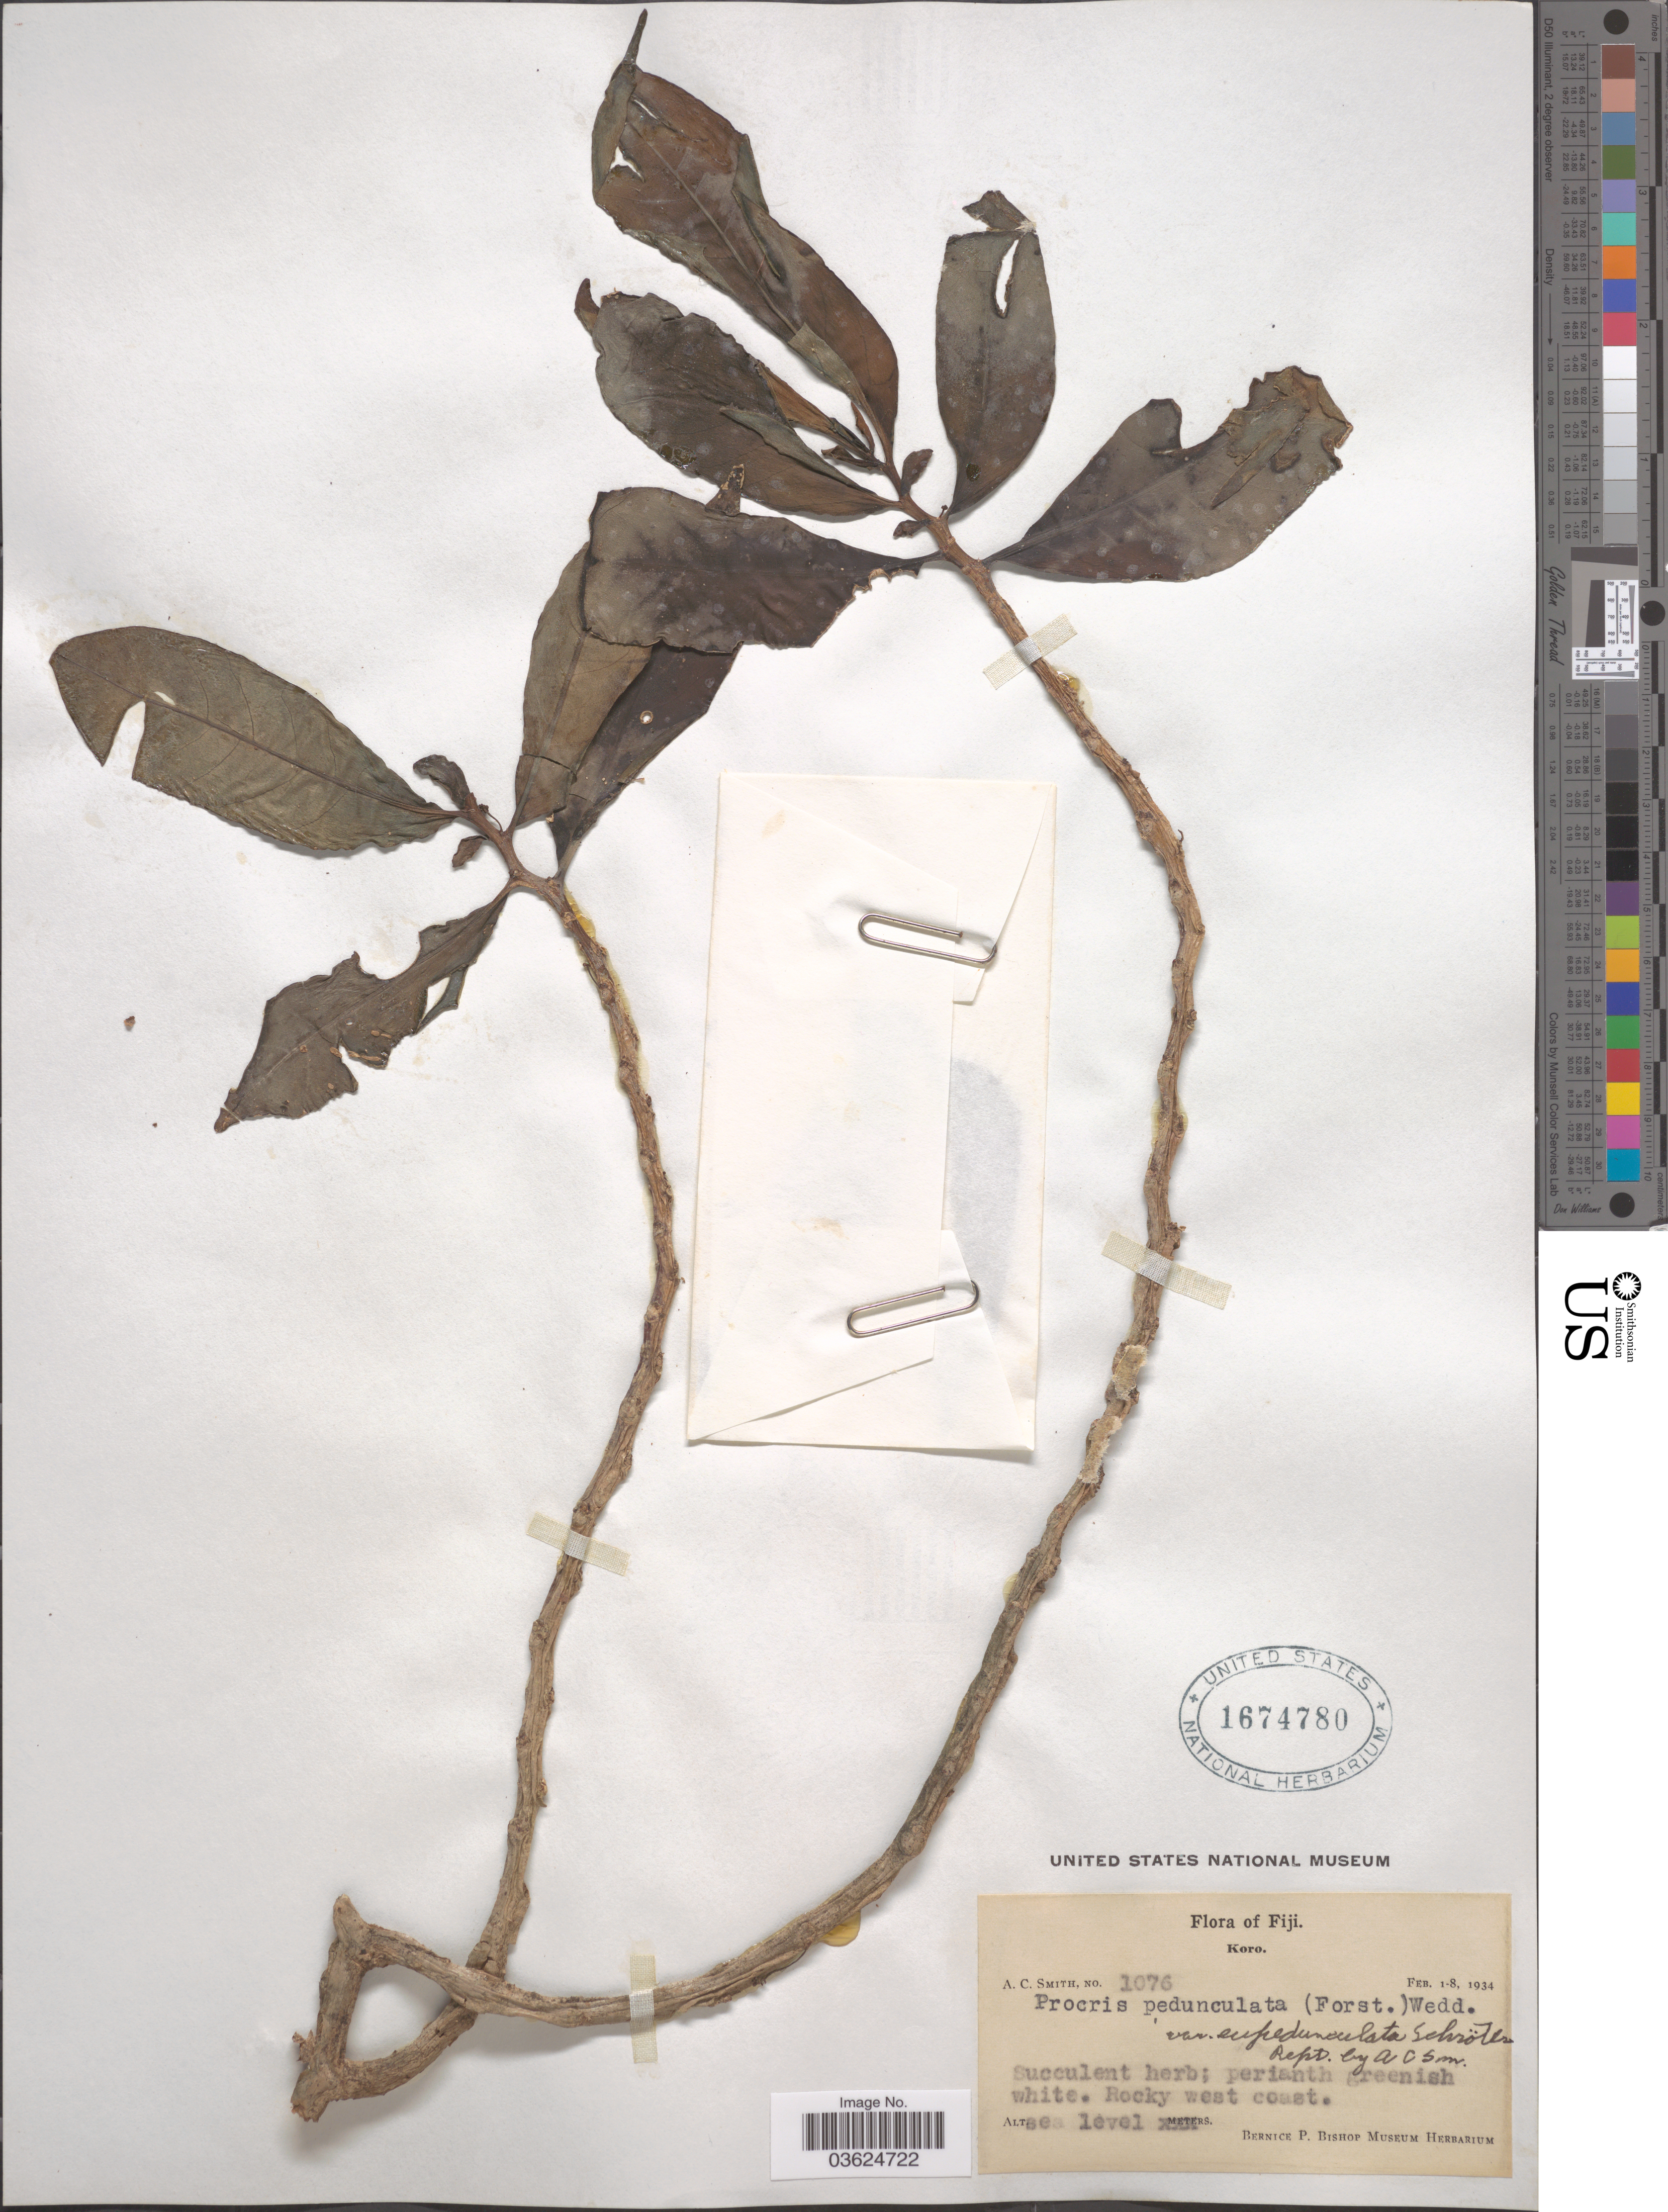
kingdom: Plantae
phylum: Tracheophyta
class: Magnoliopsida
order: Rosales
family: Urticaceae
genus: Procris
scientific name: Procris pedunculata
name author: (J.R. Forst. & G. Forst.) Wedd.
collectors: A. C. Smith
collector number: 1076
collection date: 1934-02-01/1934-02-08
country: Fiji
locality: Koro. Rocky west coast.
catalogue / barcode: US 1674780